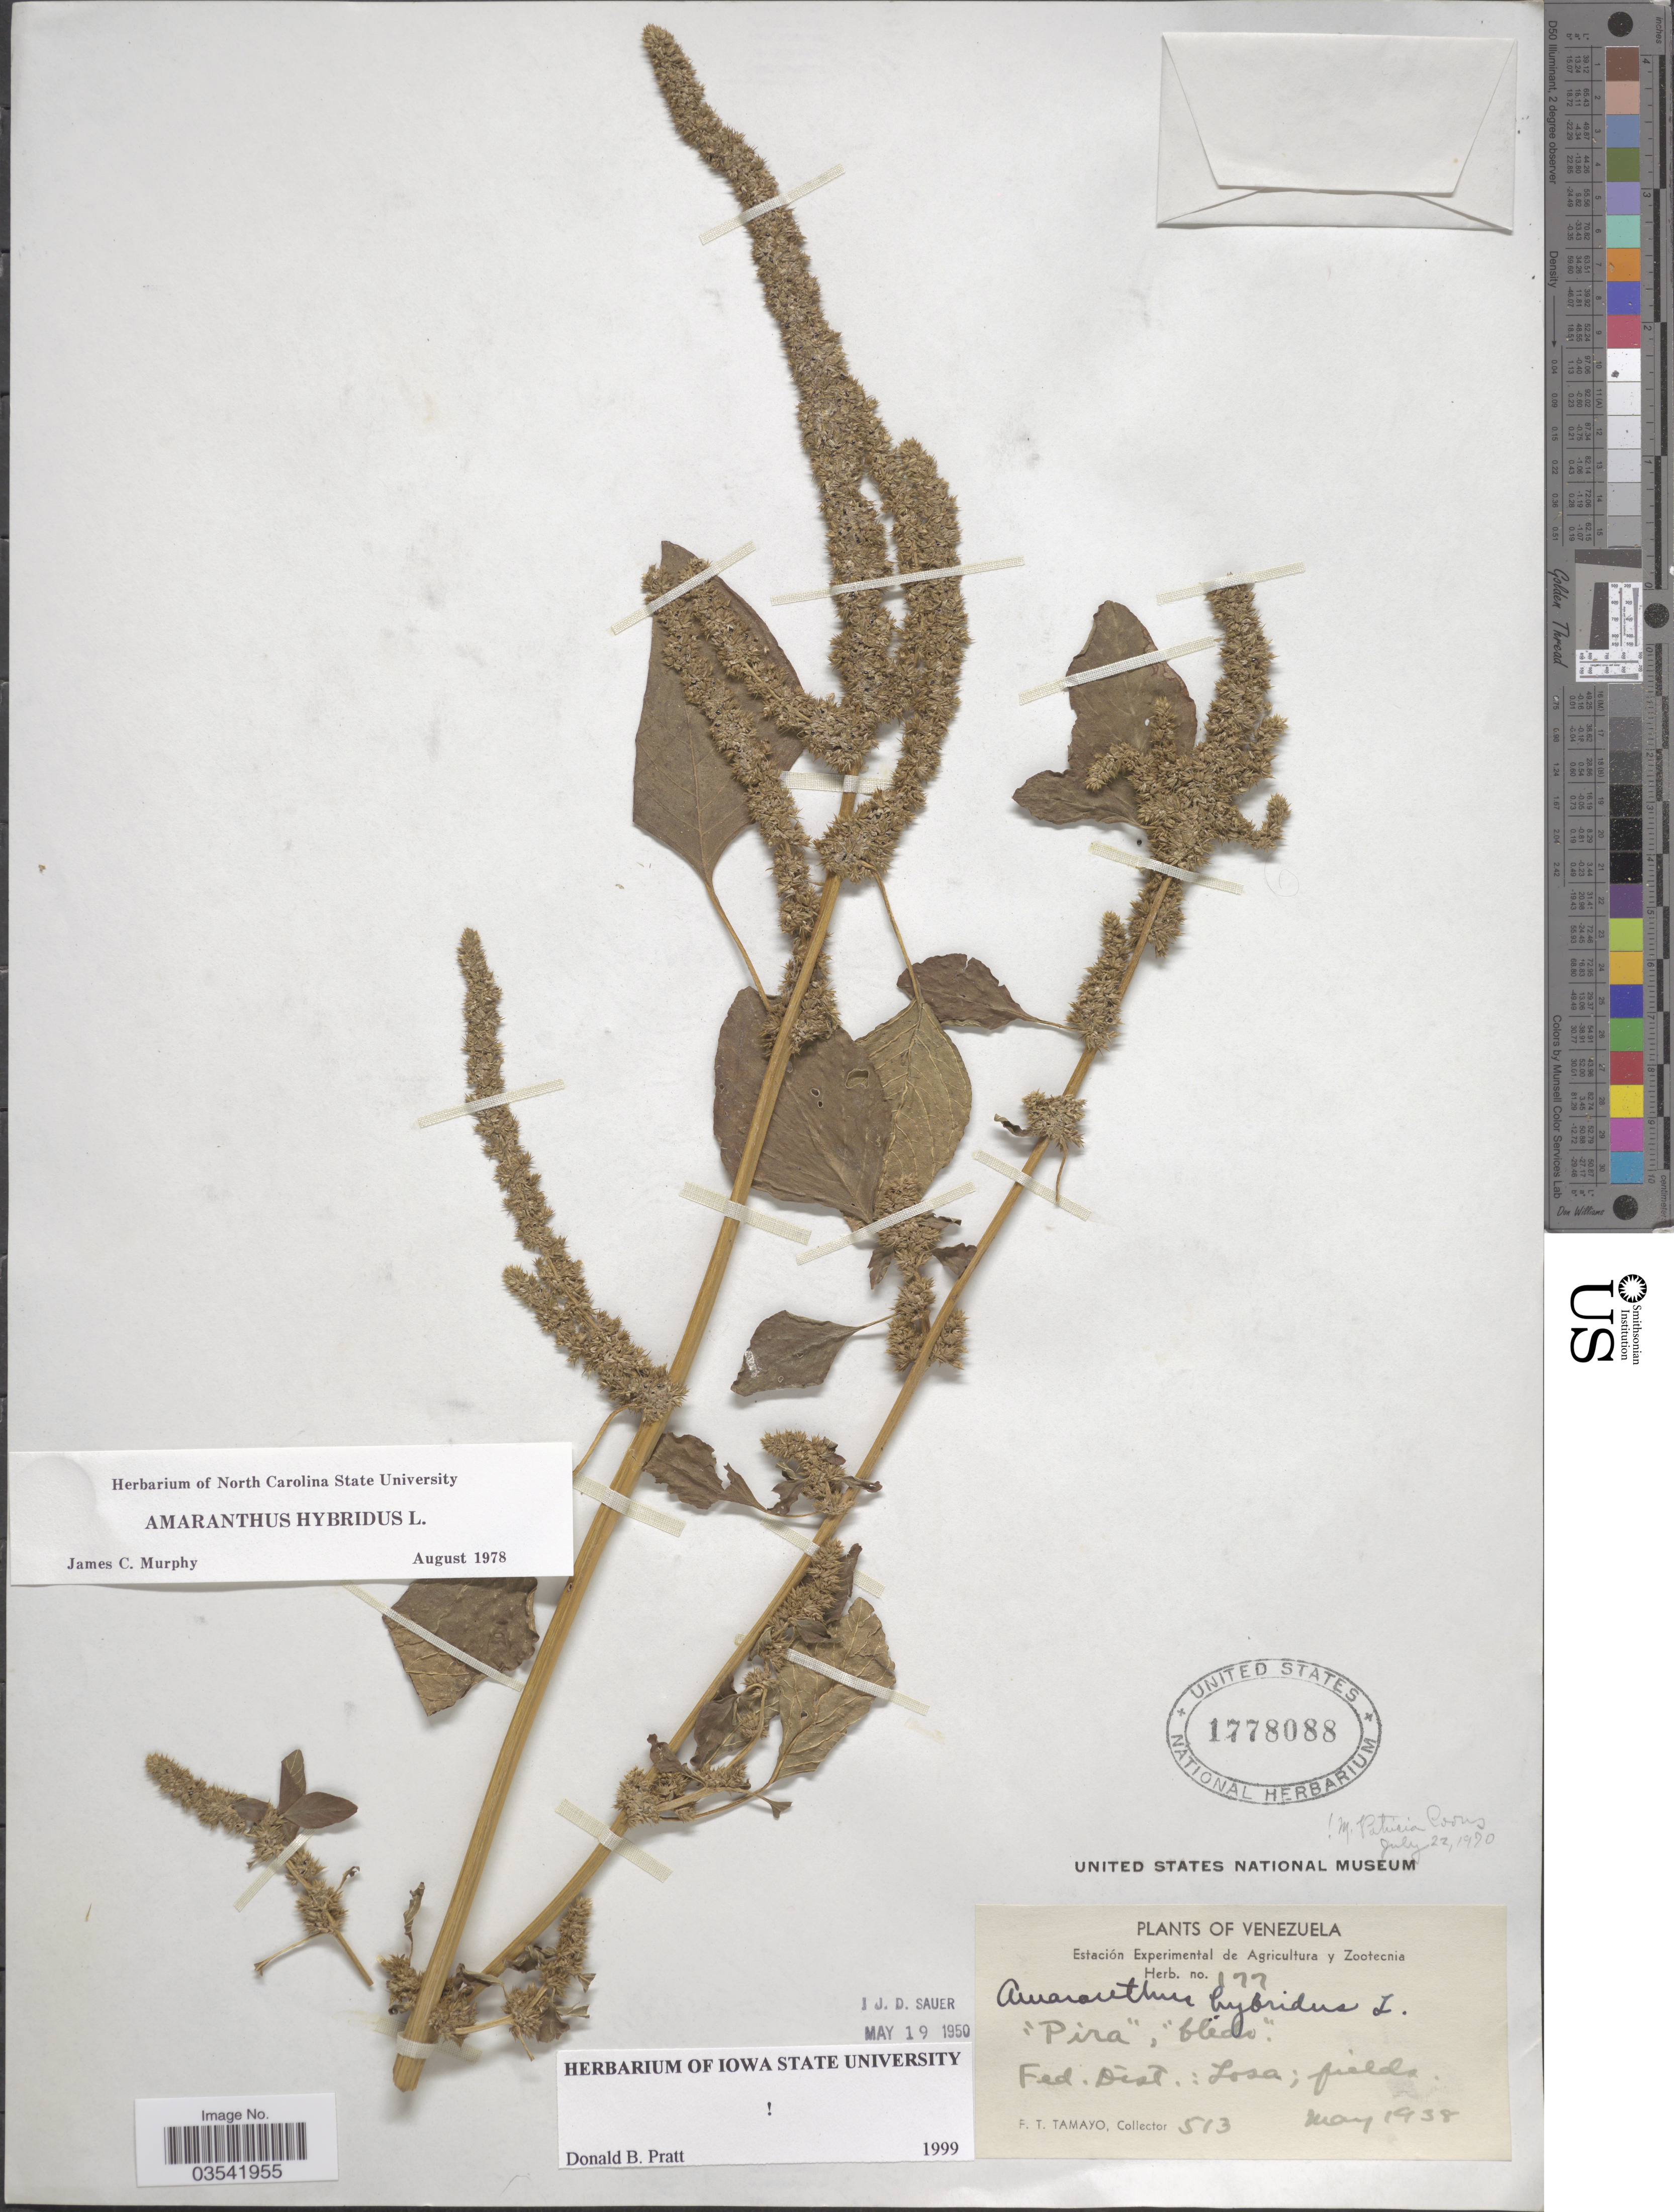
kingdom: Plantae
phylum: Tracheophyta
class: Magnoliopsida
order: Caryophyllales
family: Amaranthaceae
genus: Amaranthus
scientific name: Amaranthus hybridus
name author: L.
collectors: F. Tamayo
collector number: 513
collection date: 1938-05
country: Venezuela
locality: Fed. Dist.: Losa.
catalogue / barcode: US 1778088